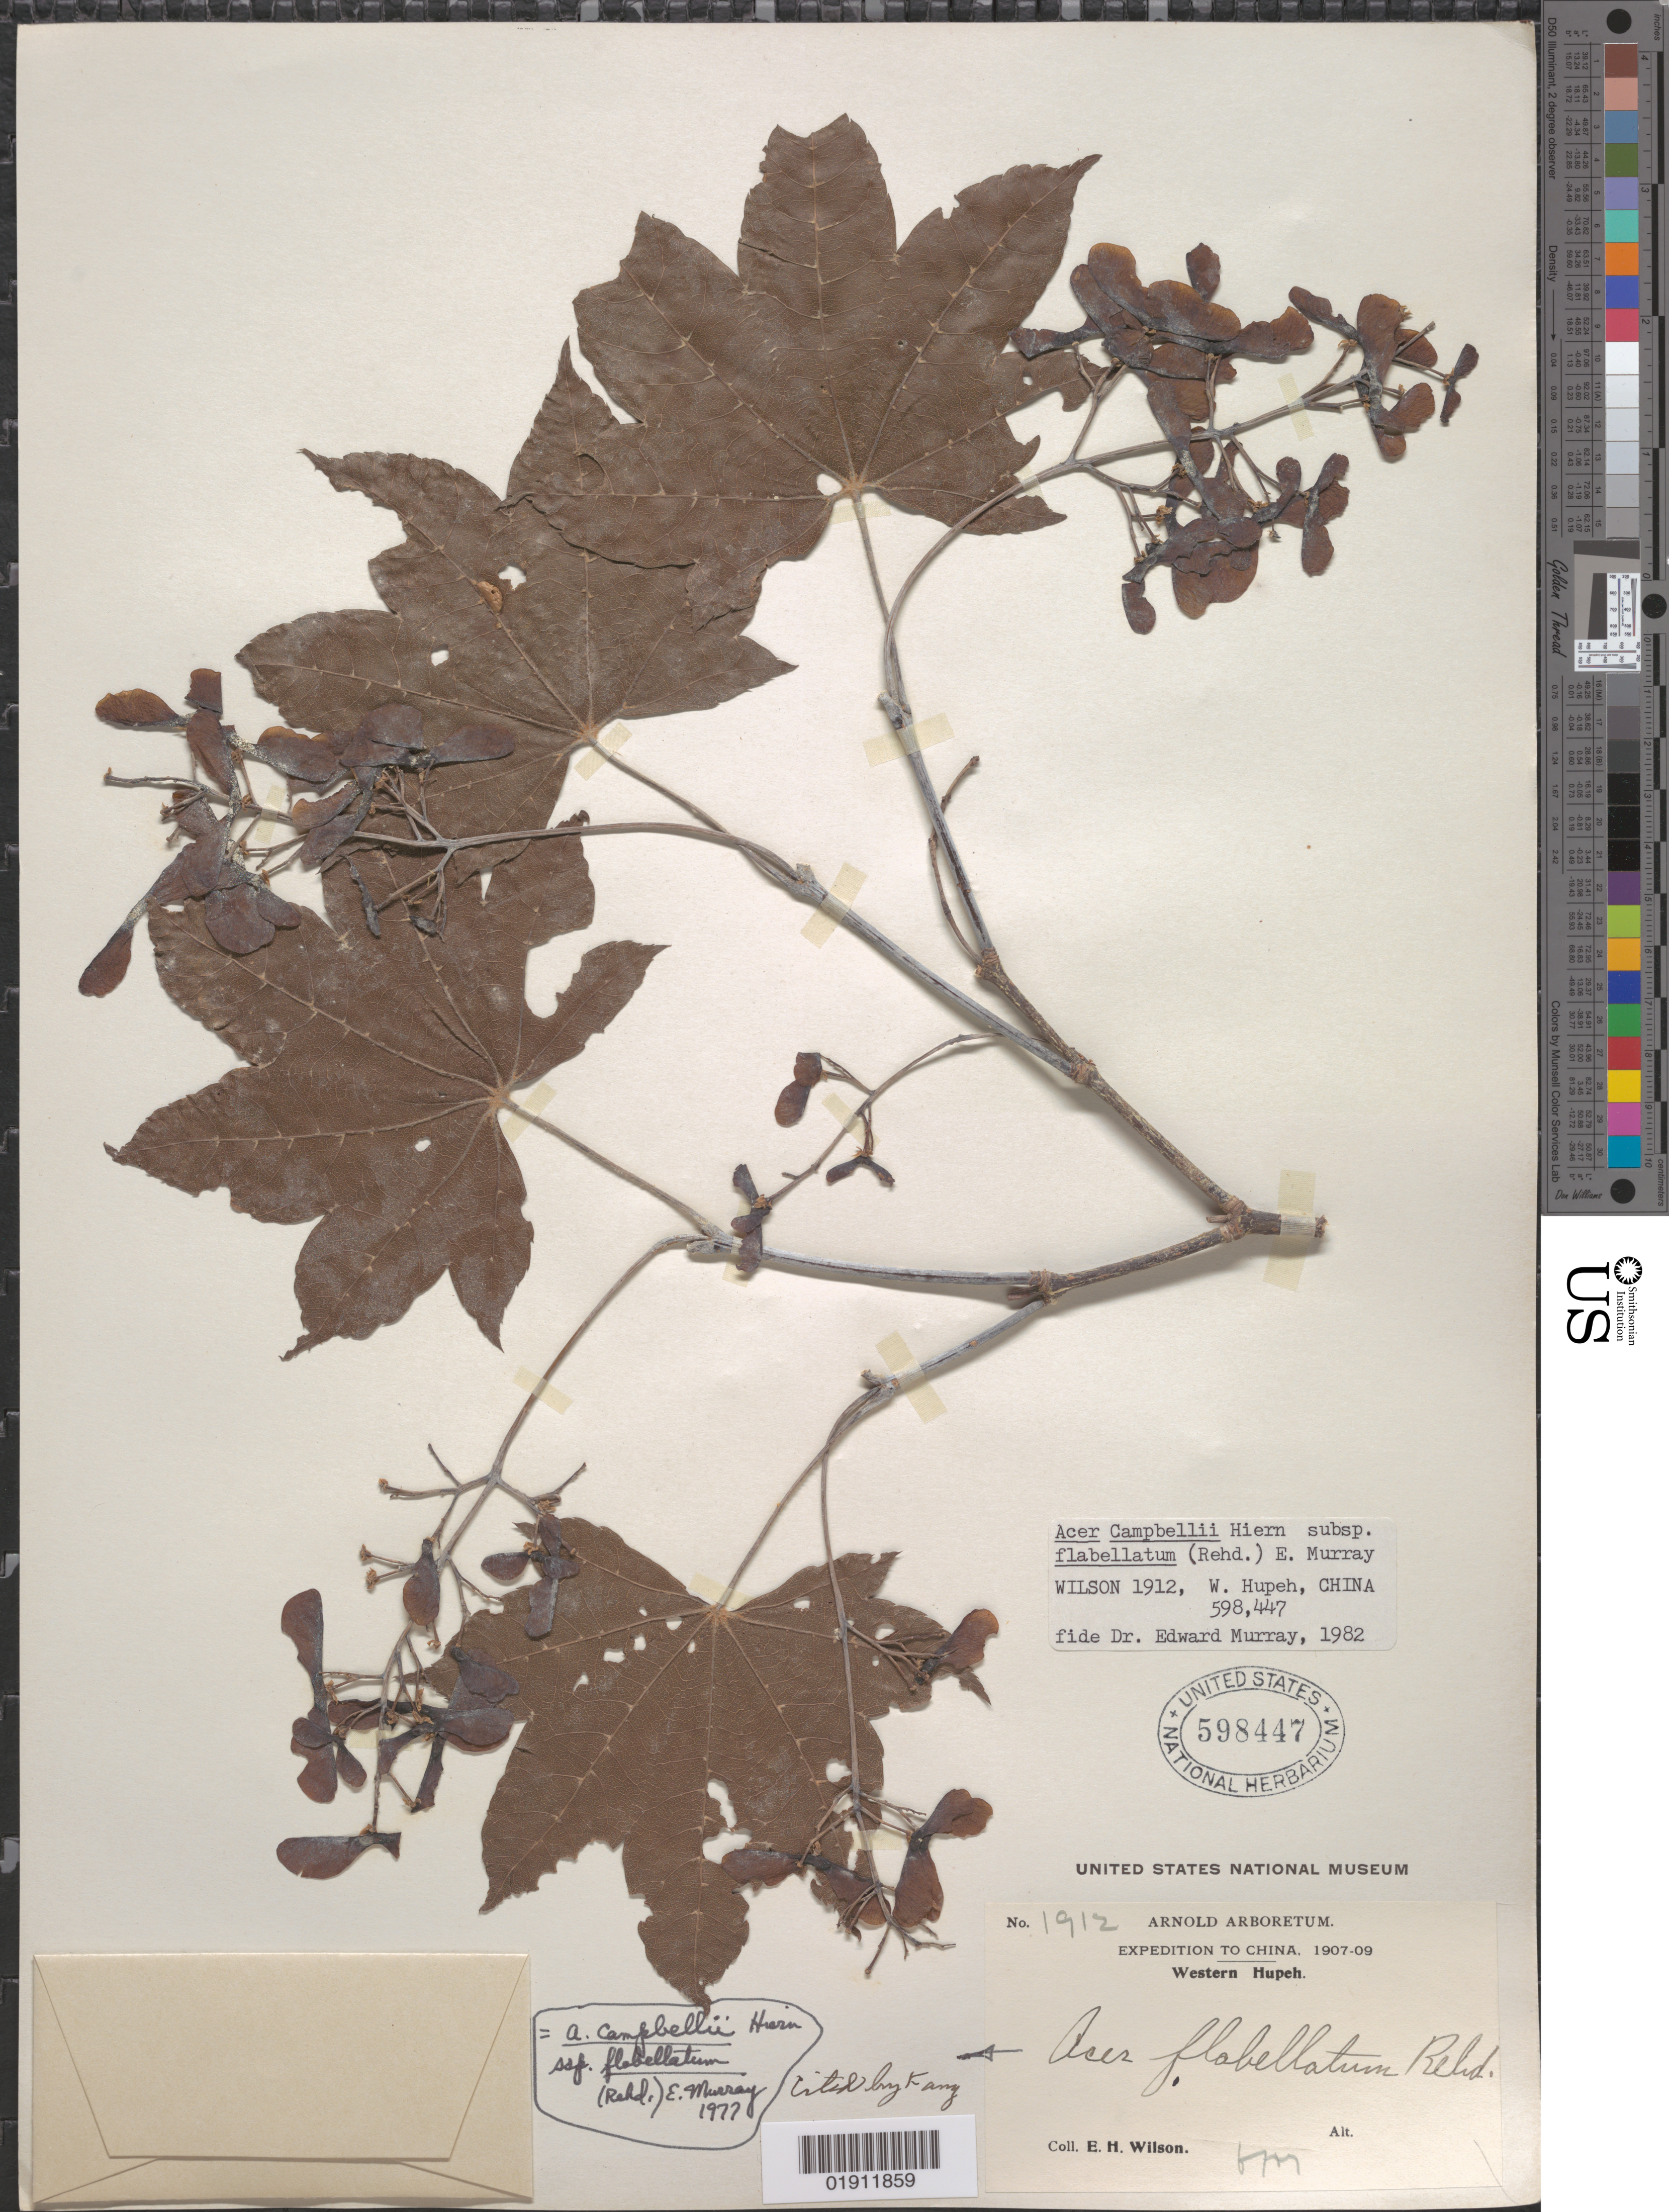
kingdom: Plantae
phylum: Tracheophyta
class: Magnoliopsida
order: Sapindales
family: Sapindaceae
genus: Acer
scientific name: Acer campbellii subsp. flabellatum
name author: (Rehder) A.E. Murray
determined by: Murray, Edward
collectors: E. H. Wilson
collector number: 1912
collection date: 1907-07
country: China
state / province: Hubei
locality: Western Hupeh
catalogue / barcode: US 598447